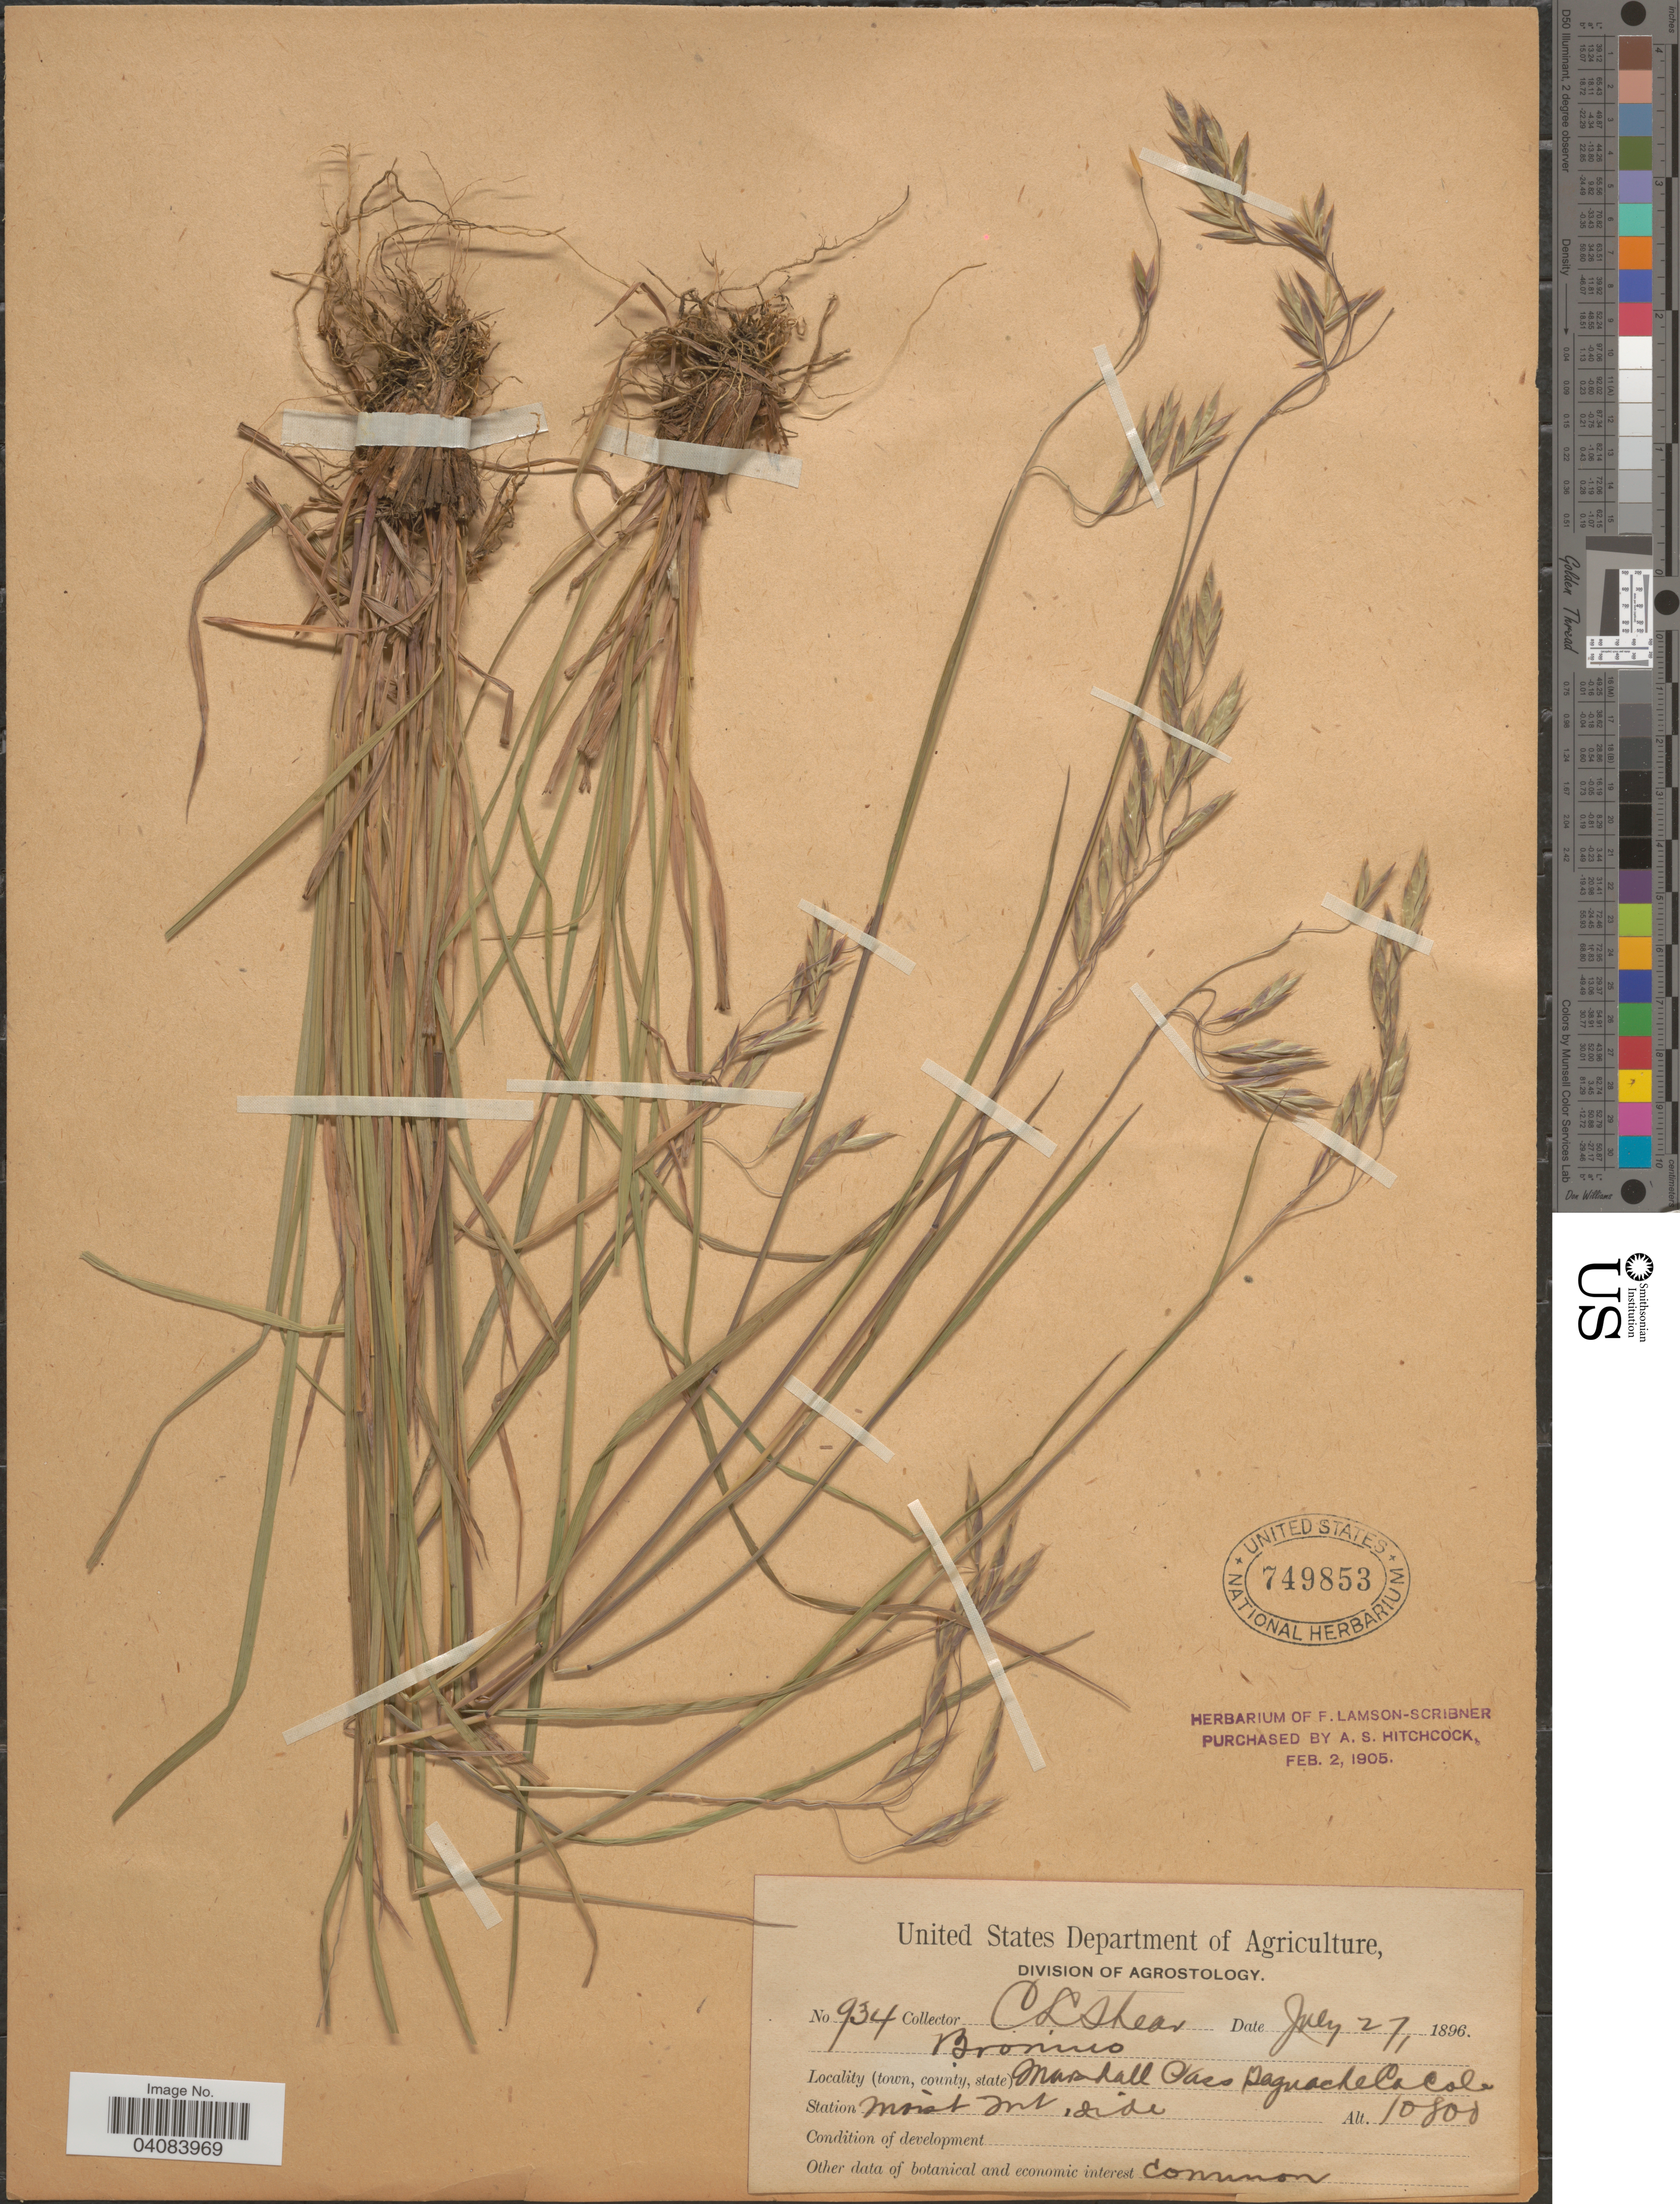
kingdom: Plantae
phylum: Tracheophyta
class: Liliopsida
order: Poales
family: Poaceae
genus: Bromus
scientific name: Bromus porteri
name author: (J.M. Coult.) Nash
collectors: C. L. Shear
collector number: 934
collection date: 1896-07-27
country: United States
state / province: Colorado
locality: Marshall Pass Saguache Co.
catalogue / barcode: US 749853